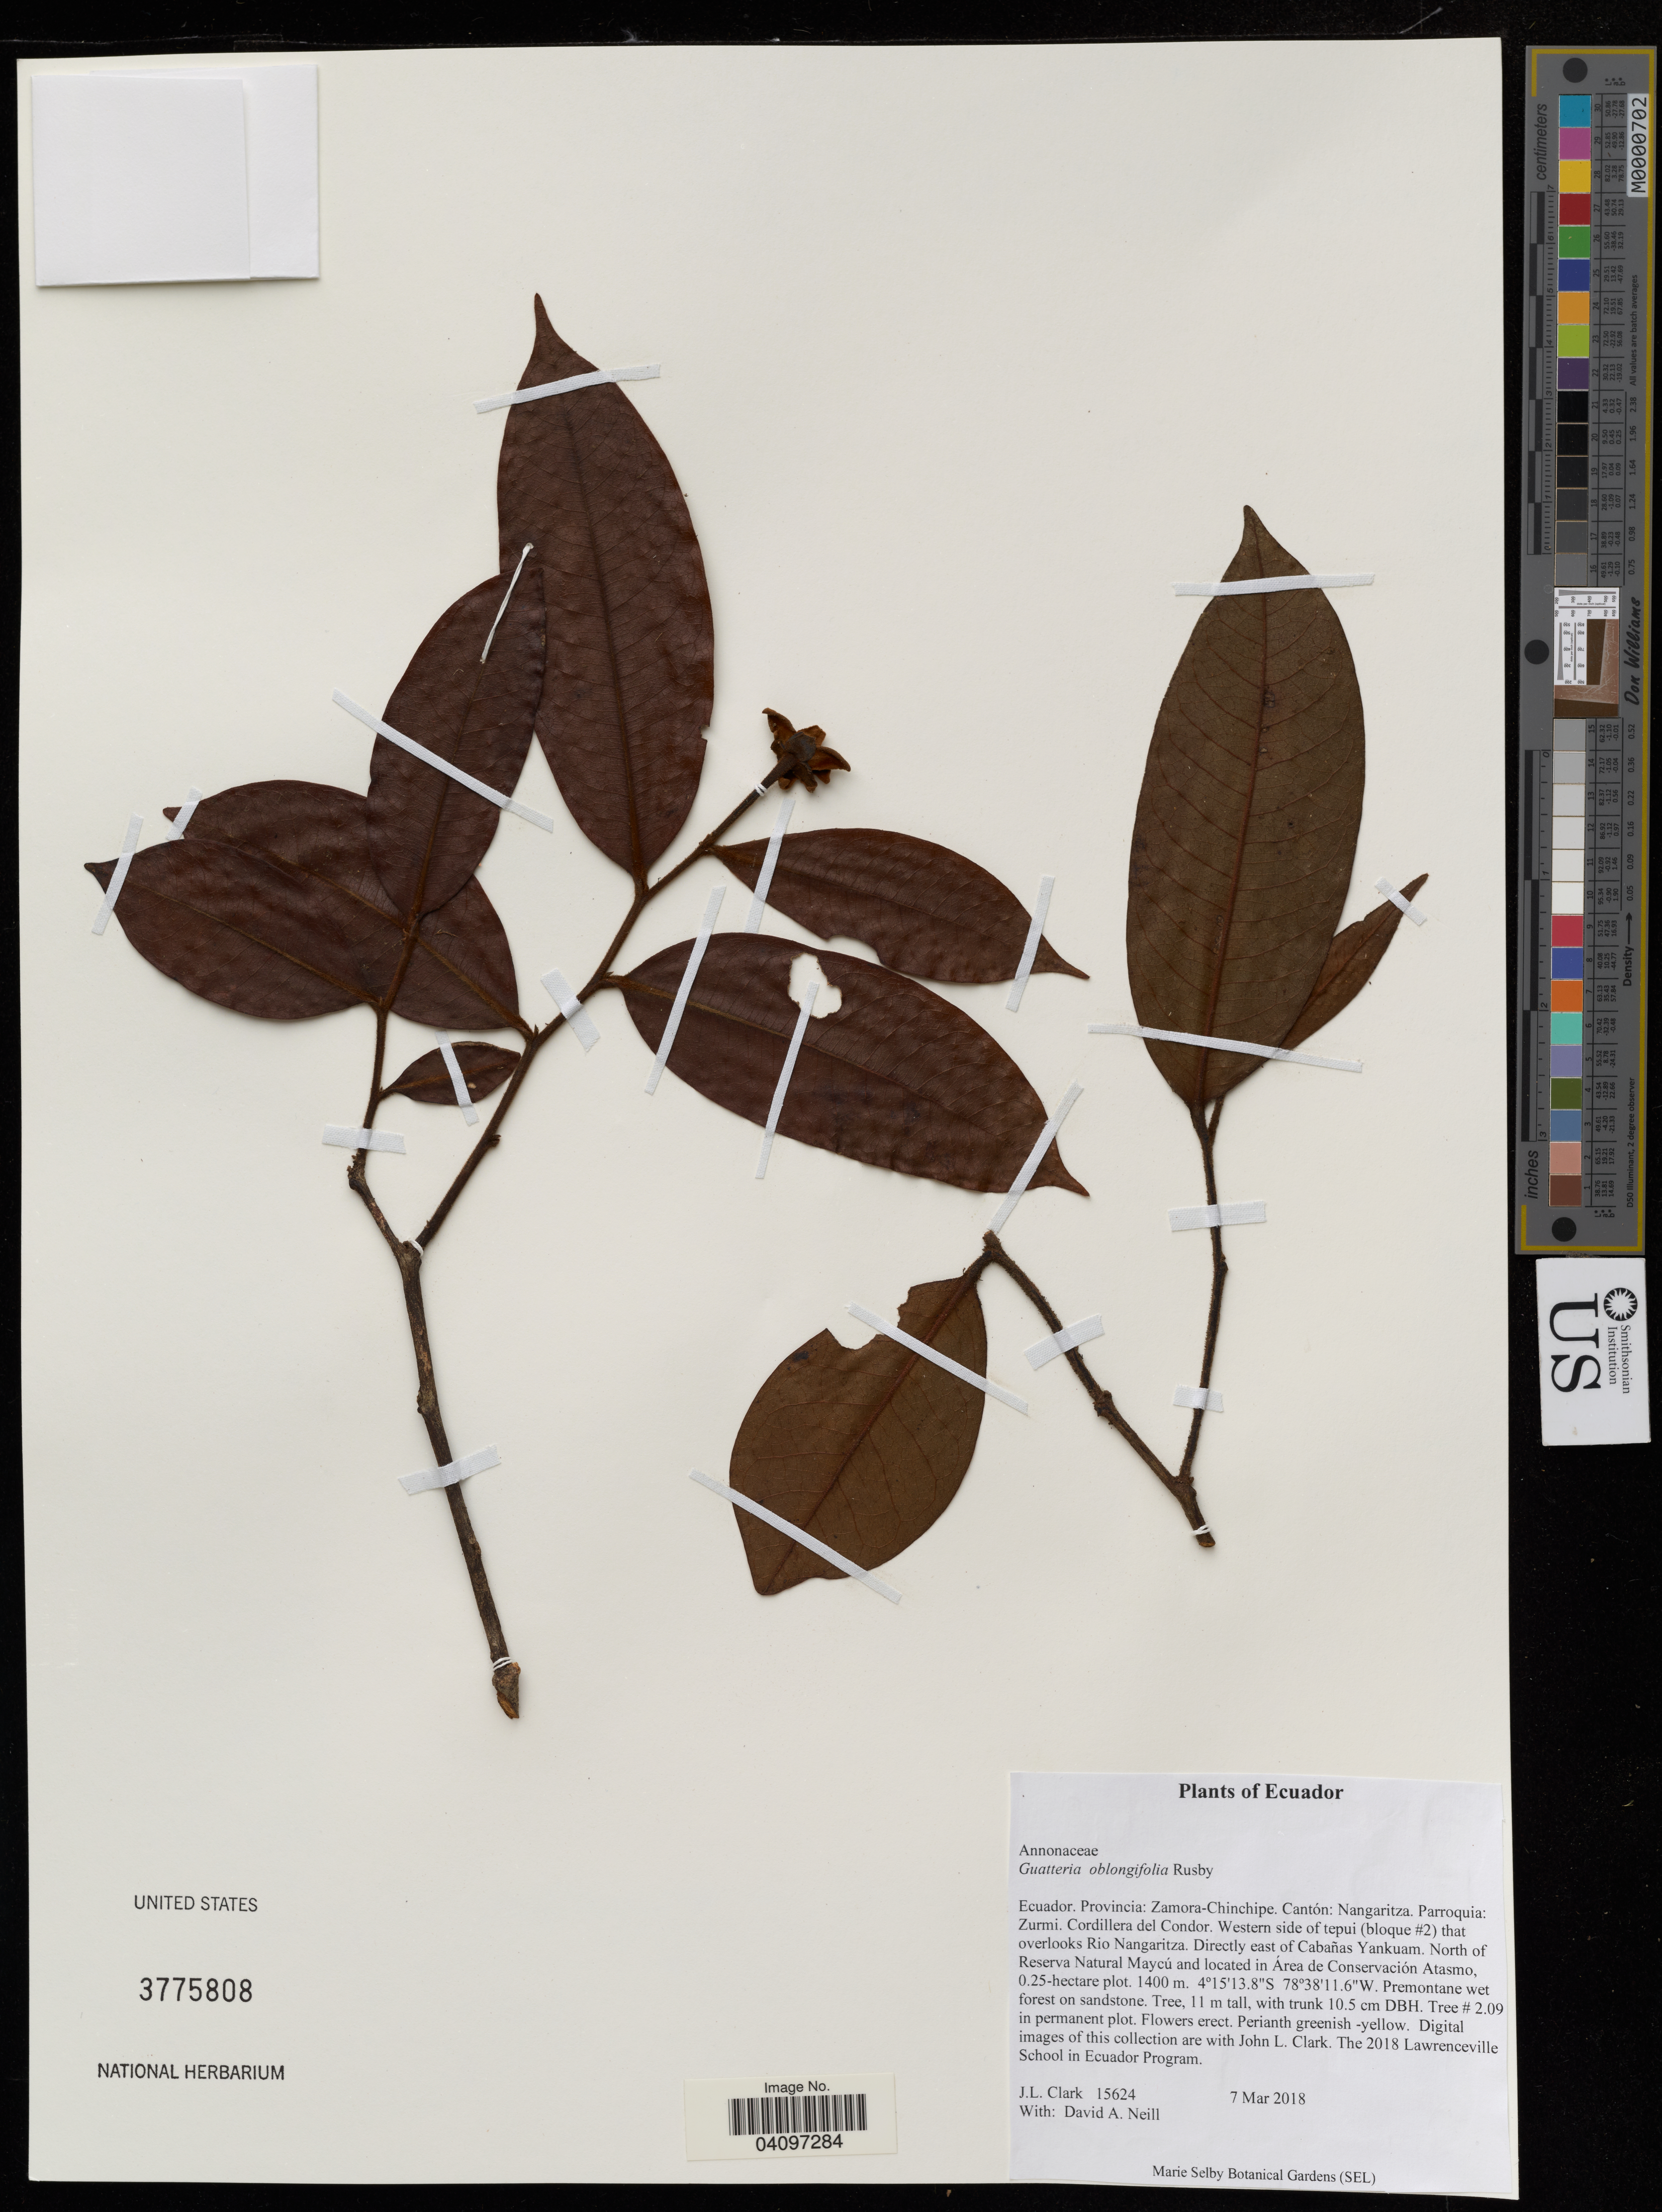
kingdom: Plantae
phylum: Tracheophyta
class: Magnoliopsida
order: Magnoliales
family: Annonaceae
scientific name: Gautteria oblongifolia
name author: Rusby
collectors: J. Clark & D. A. Neill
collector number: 15624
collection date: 2018-03-07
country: Ecuador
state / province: Zamora-Chinchipe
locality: Cantón: Nangaritza. Parroquia: Zurmi. Cordillera del Condor. Western side of tepui (bloque #2) that overlooks Rio Nangaritza. Directly east of Cabañas Yankuam. North of Reserva Natural Maycú and located in Area de Conservación Atasmo, 0.25-hectare plot.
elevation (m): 1400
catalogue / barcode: US 3775808